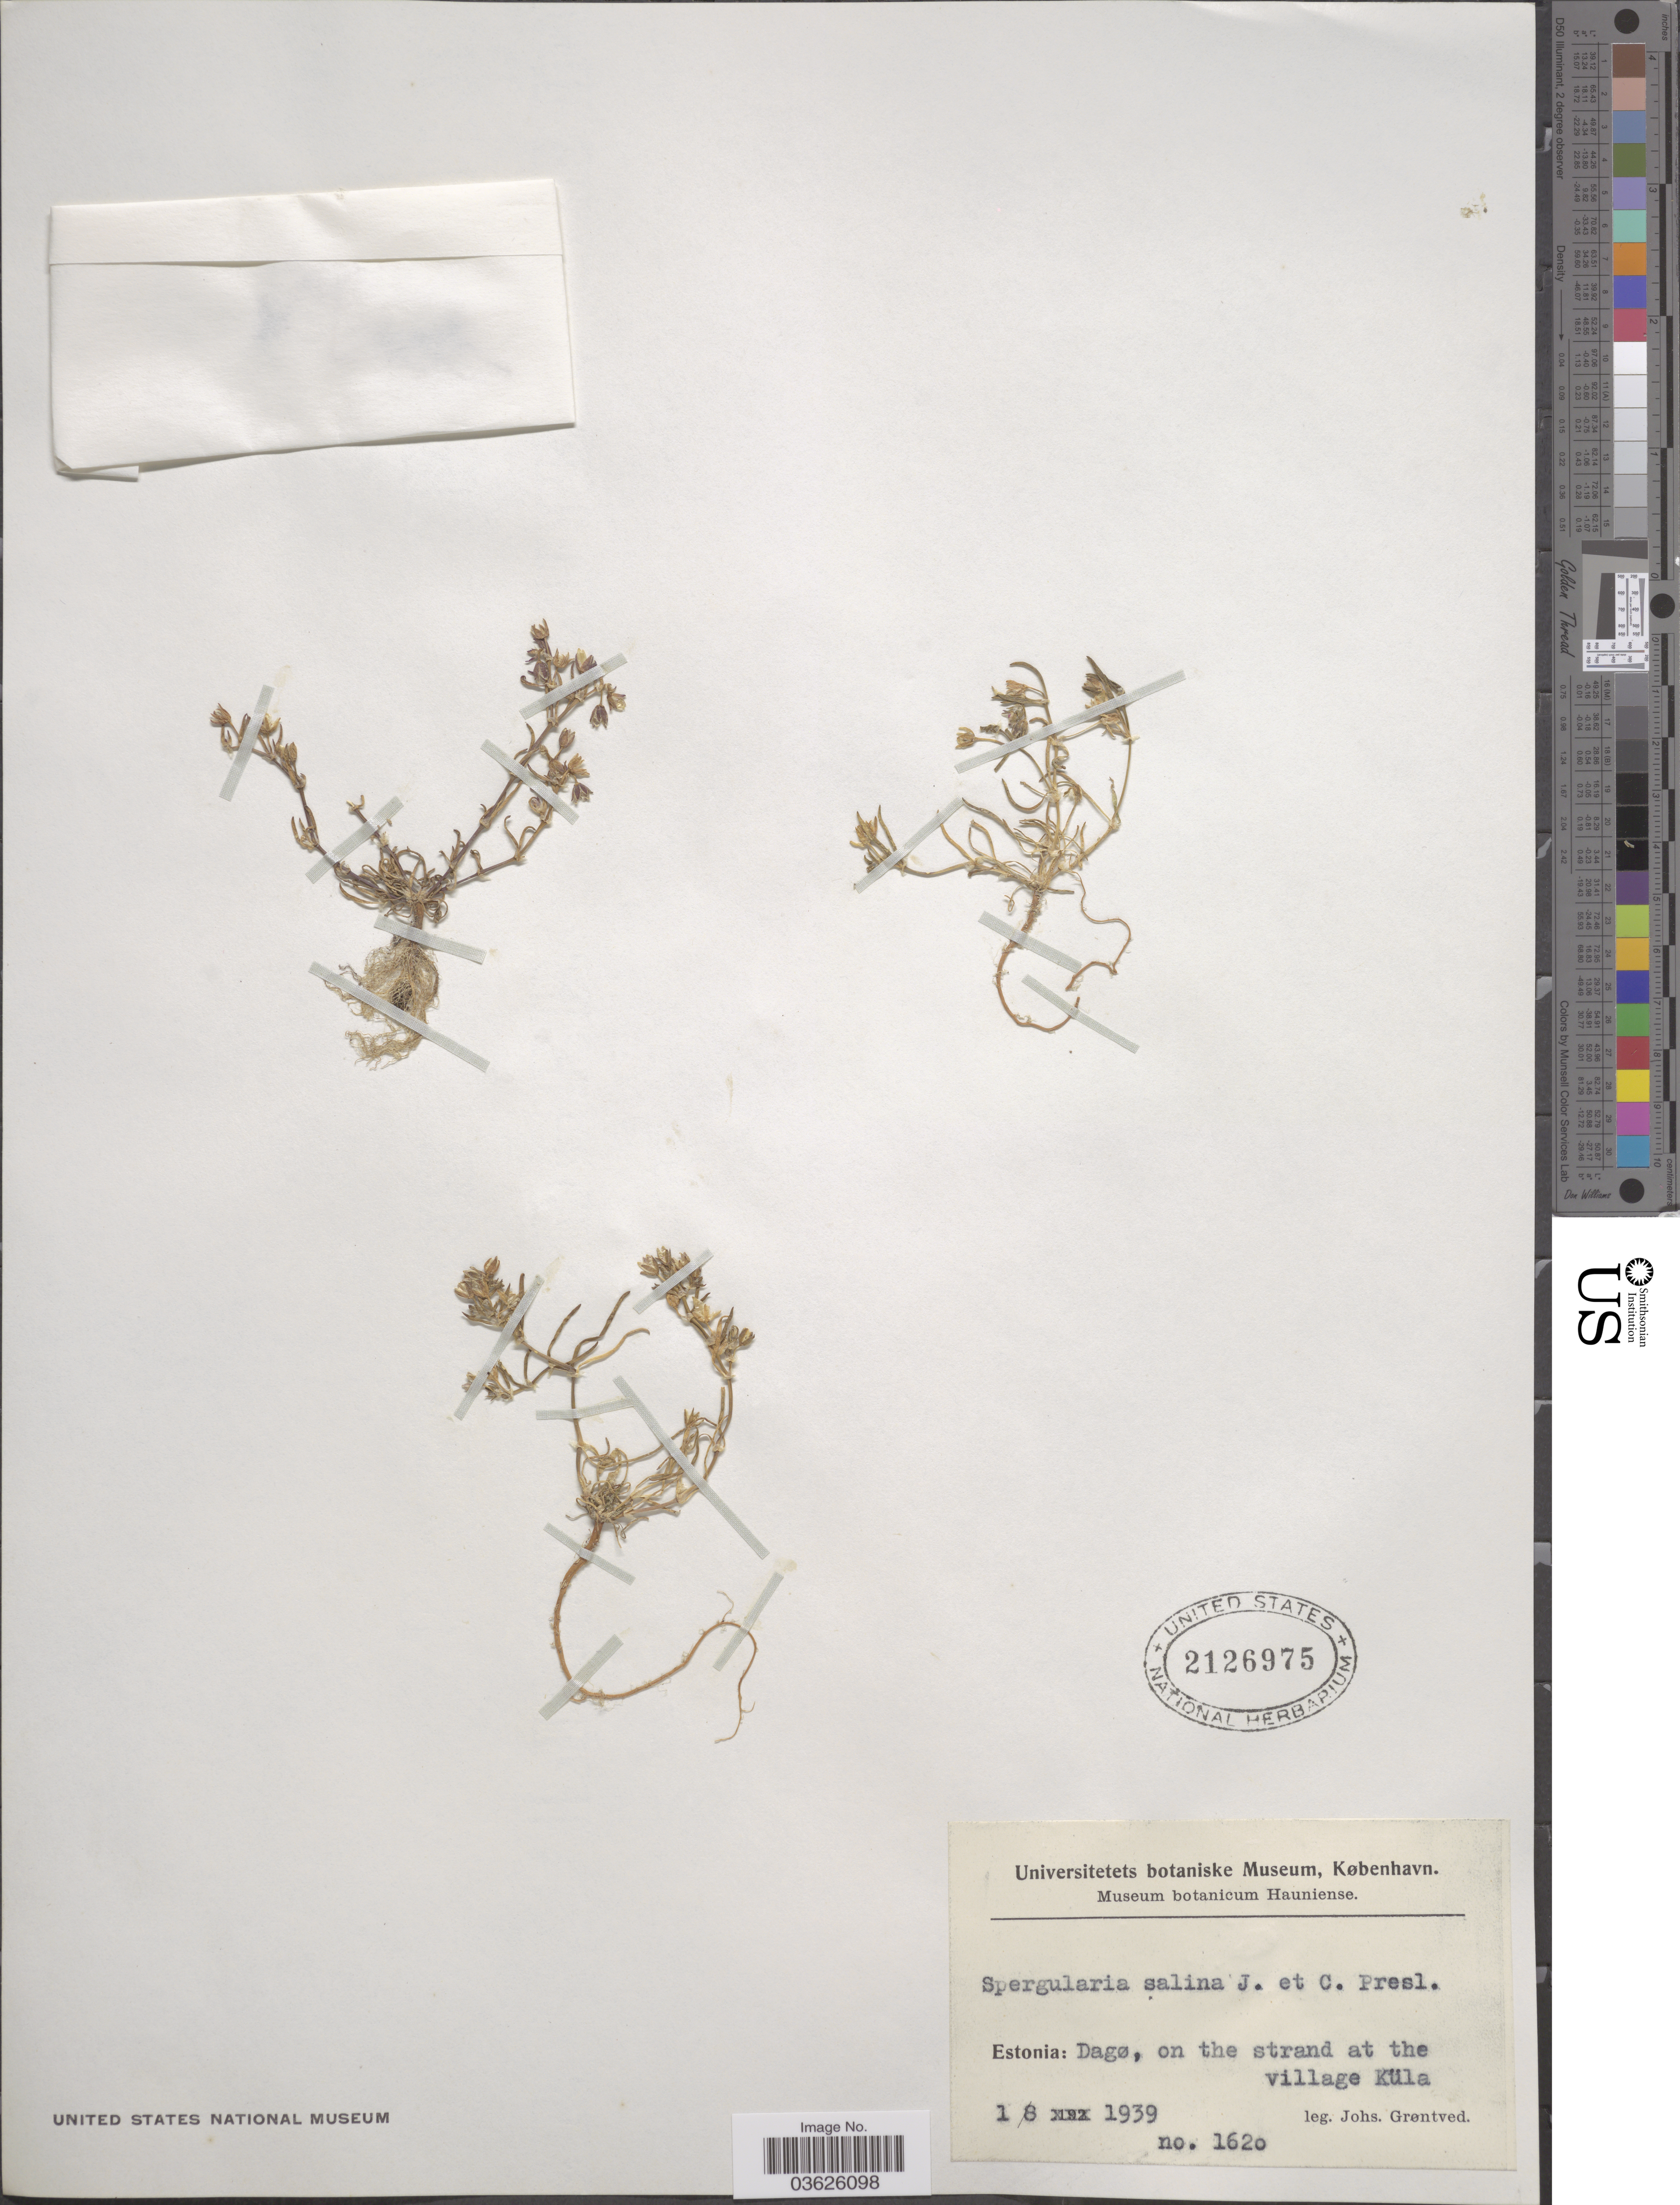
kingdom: Plantae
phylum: Tracheophyta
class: Magnoliopsida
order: Caryophyllales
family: Caryophyllaceae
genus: Tissa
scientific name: Tissa salina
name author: (J. Presl & C. Presl) Britton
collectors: J. Grøntved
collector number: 1620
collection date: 1939-08-01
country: Estonia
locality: Dagø, on the strand at the village Küla.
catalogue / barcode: US 2126975